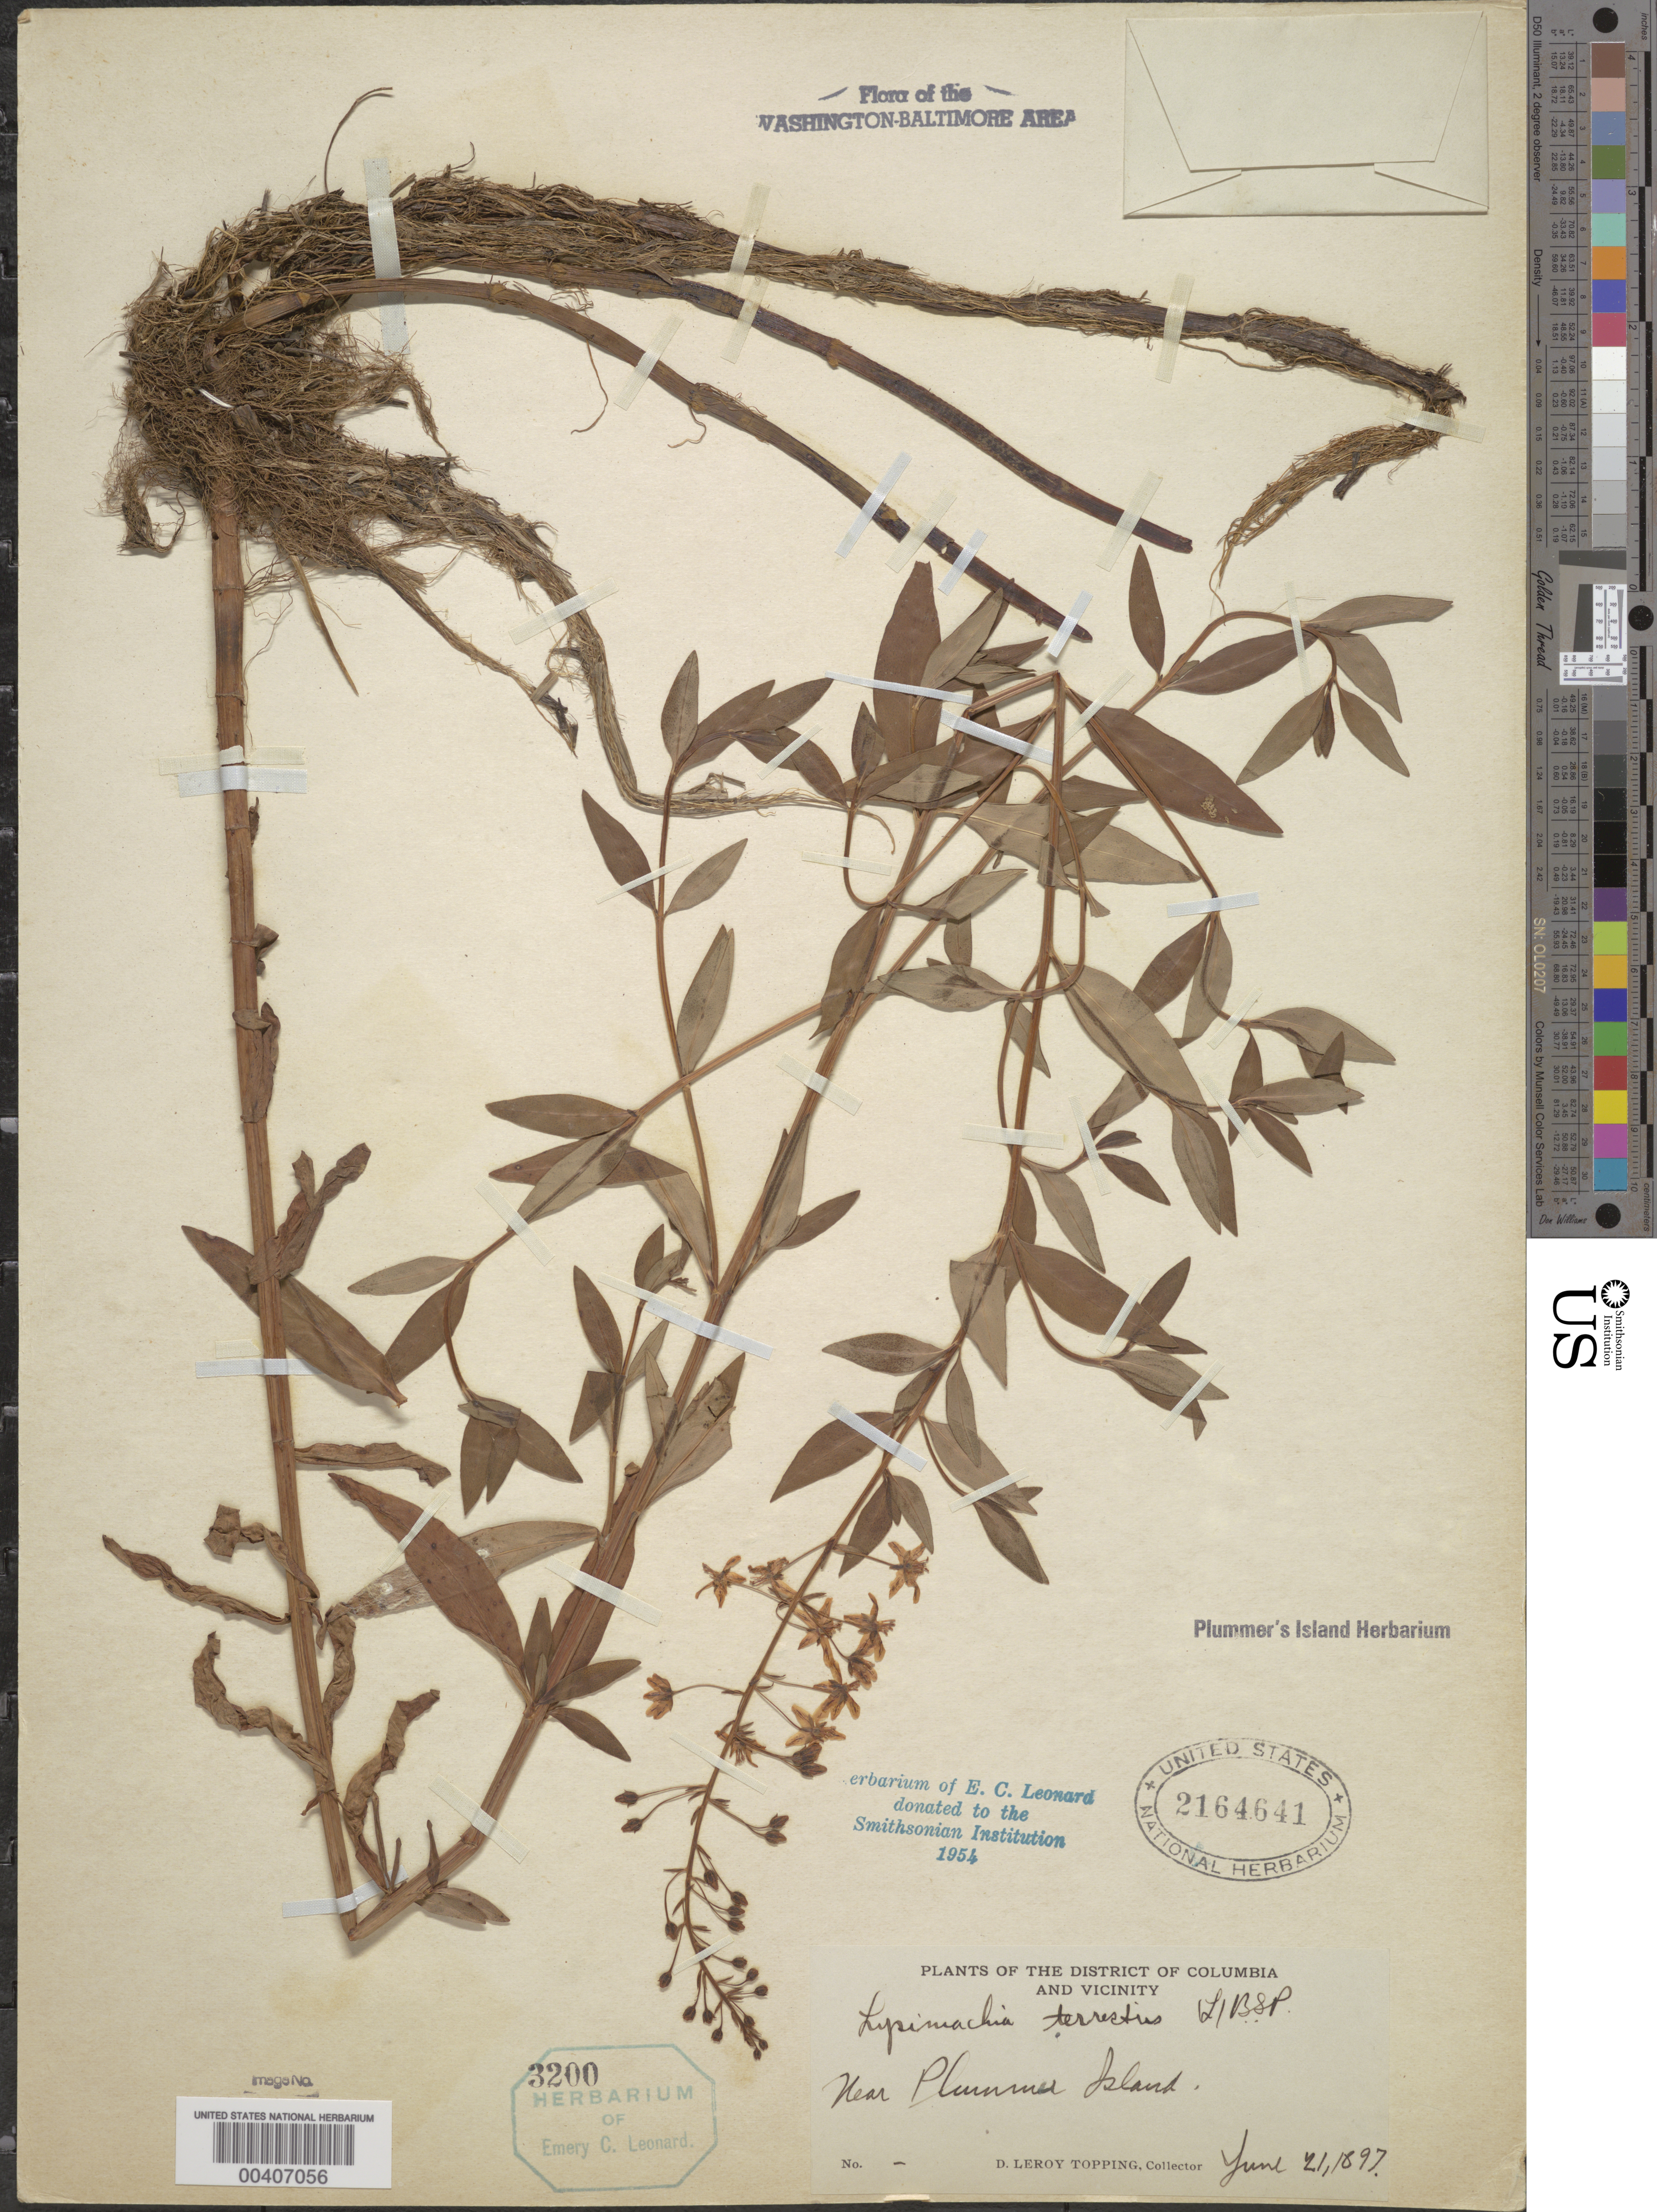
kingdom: Plantae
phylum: Tracheophyta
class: Magnoliopsida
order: Ericales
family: Primulaceae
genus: Lysimachia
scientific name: Lysimachia terrestris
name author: (L.) Britton, Stearns & Poggenb.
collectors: D. L. Topping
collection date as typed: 21 Jun 1897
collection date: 1897-06-21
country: United States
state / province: Maryland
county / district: Montgomery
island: Plummers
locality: Plummers Island vicinity Plummers Island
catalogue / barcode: US 2164641